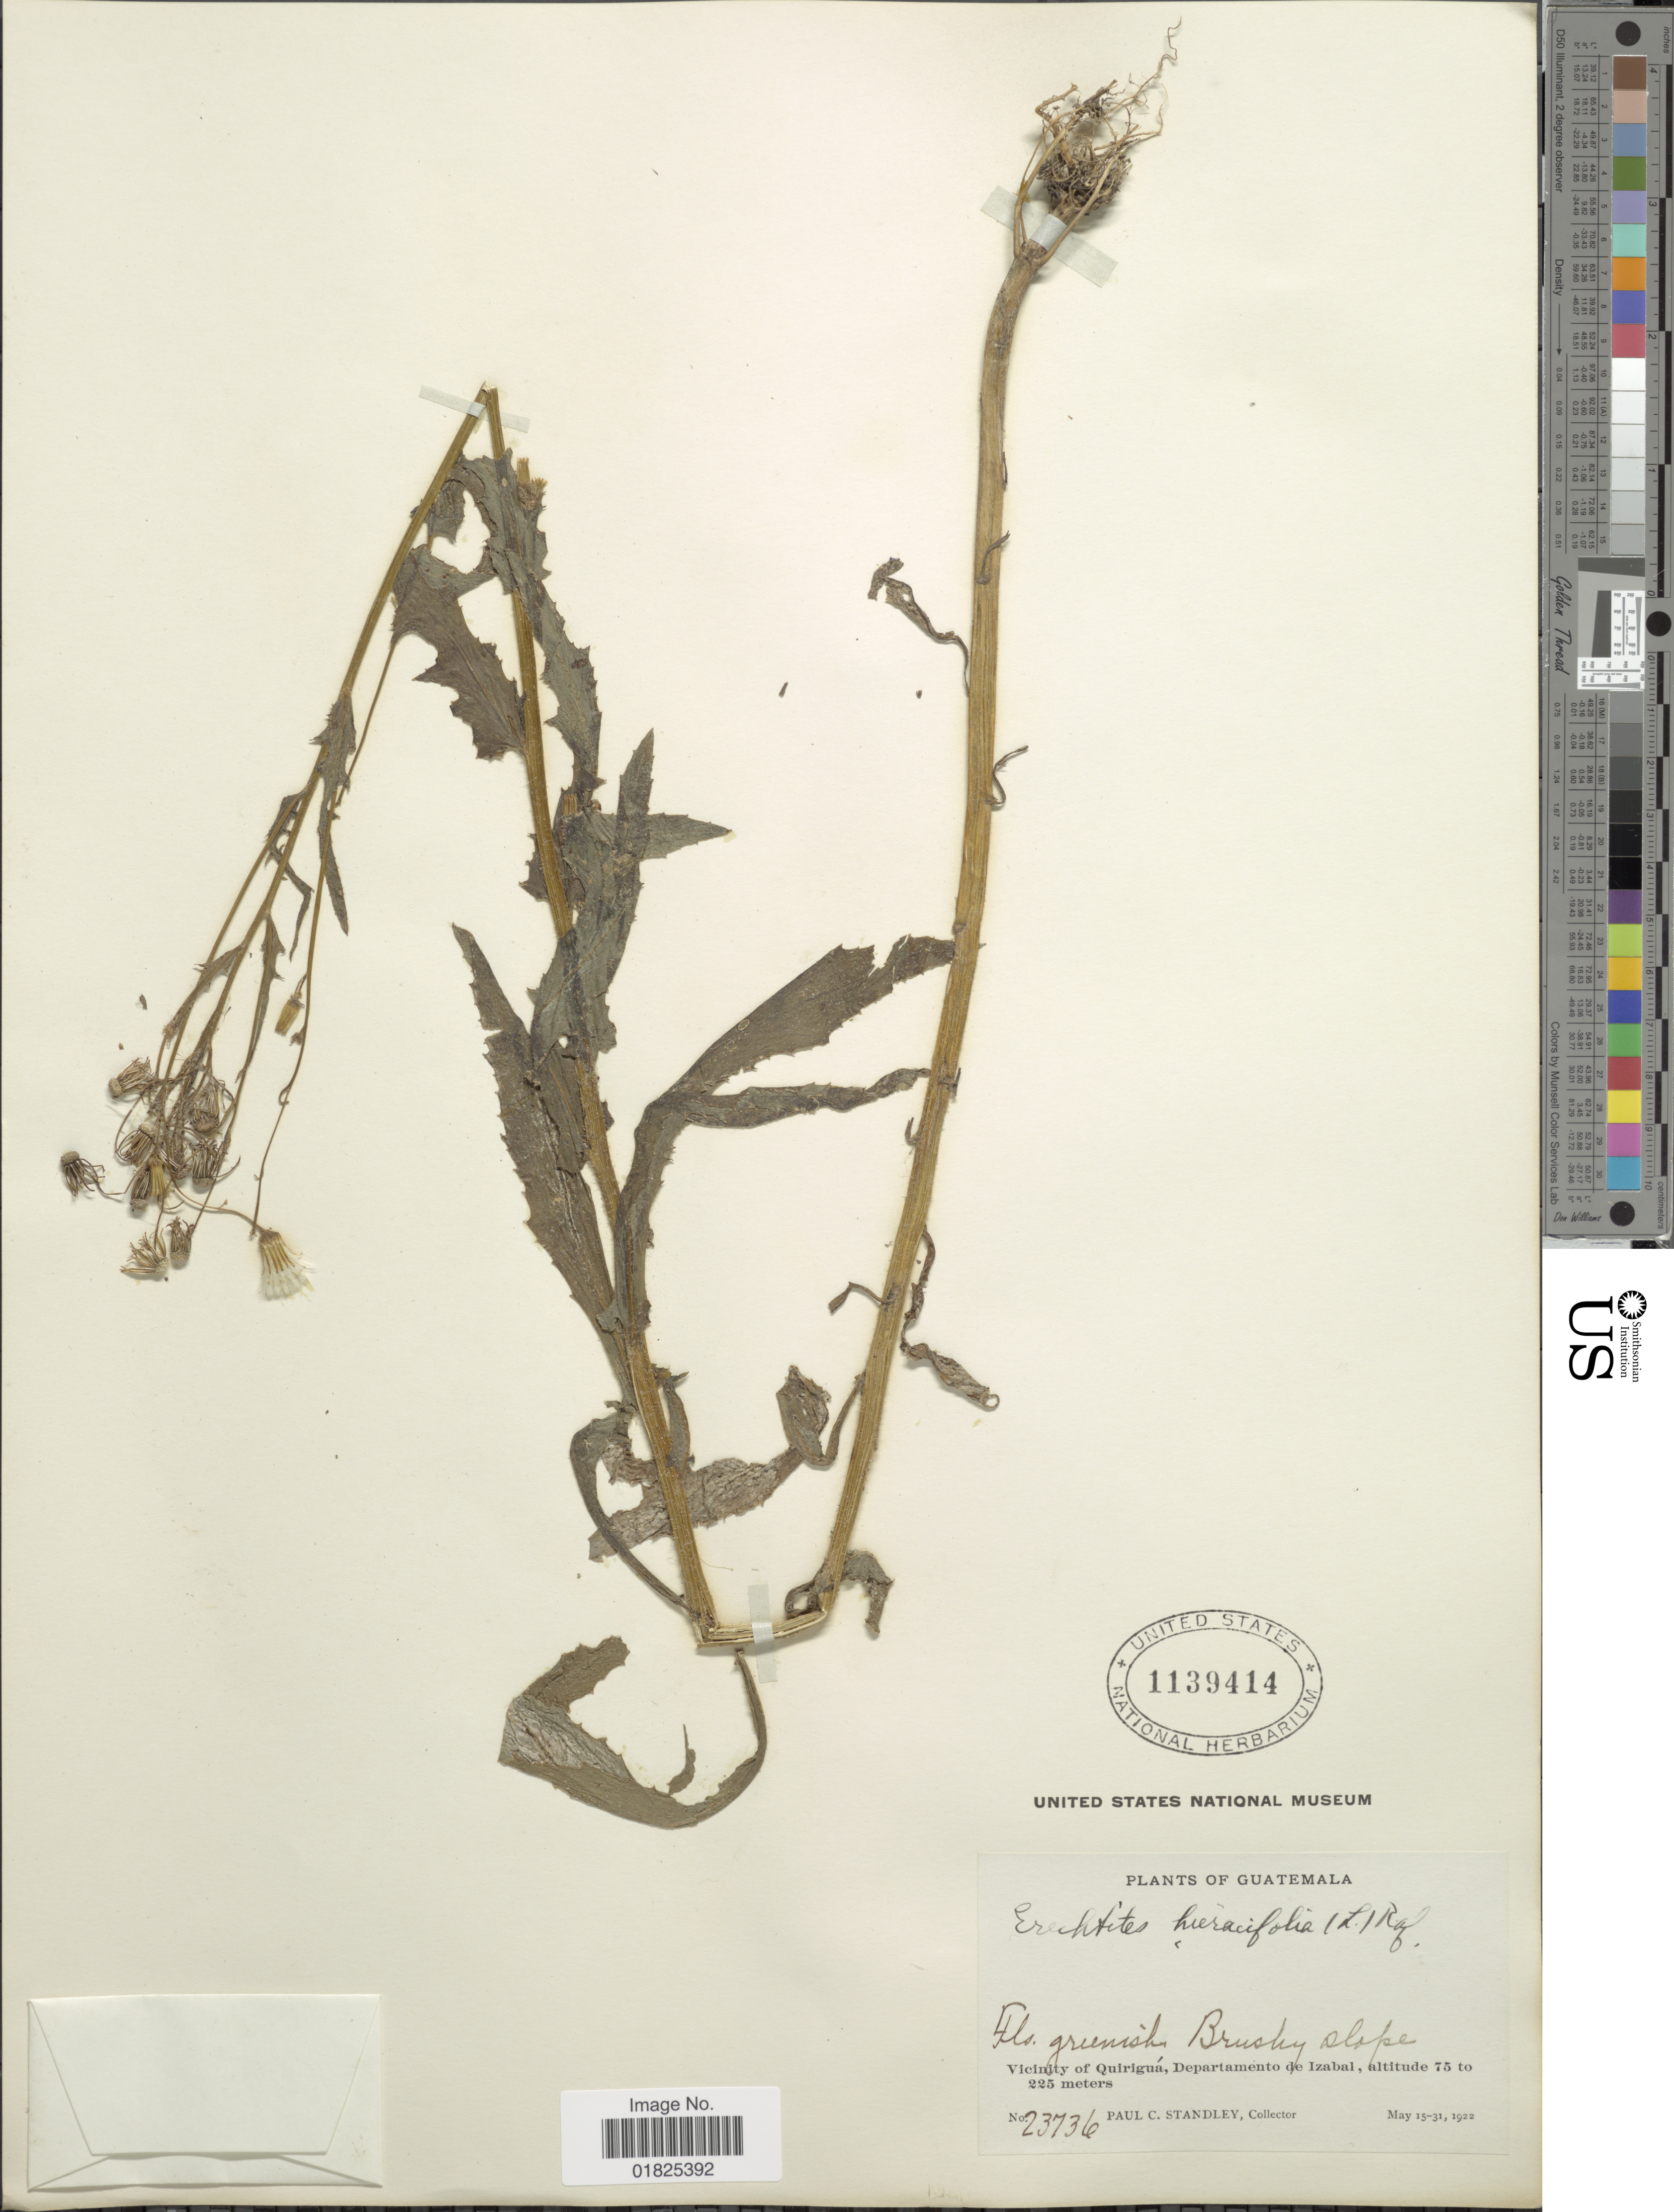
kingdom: Plantae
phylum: Tracheophyta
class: Magnoliopsida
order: Asterales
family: Asteraceae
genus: Erechtites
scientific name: Erechtites hieraciifolius var. cacaliodes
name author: (Fisch. ex Spreng.) Less. ex Griseb.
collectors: P. C. Standley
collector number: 23736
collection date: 1922-05-15/1922-05-31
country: Guatemala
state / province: Izabal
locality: Vicinity of Quirigua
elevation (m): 75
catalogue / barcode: US 1139414